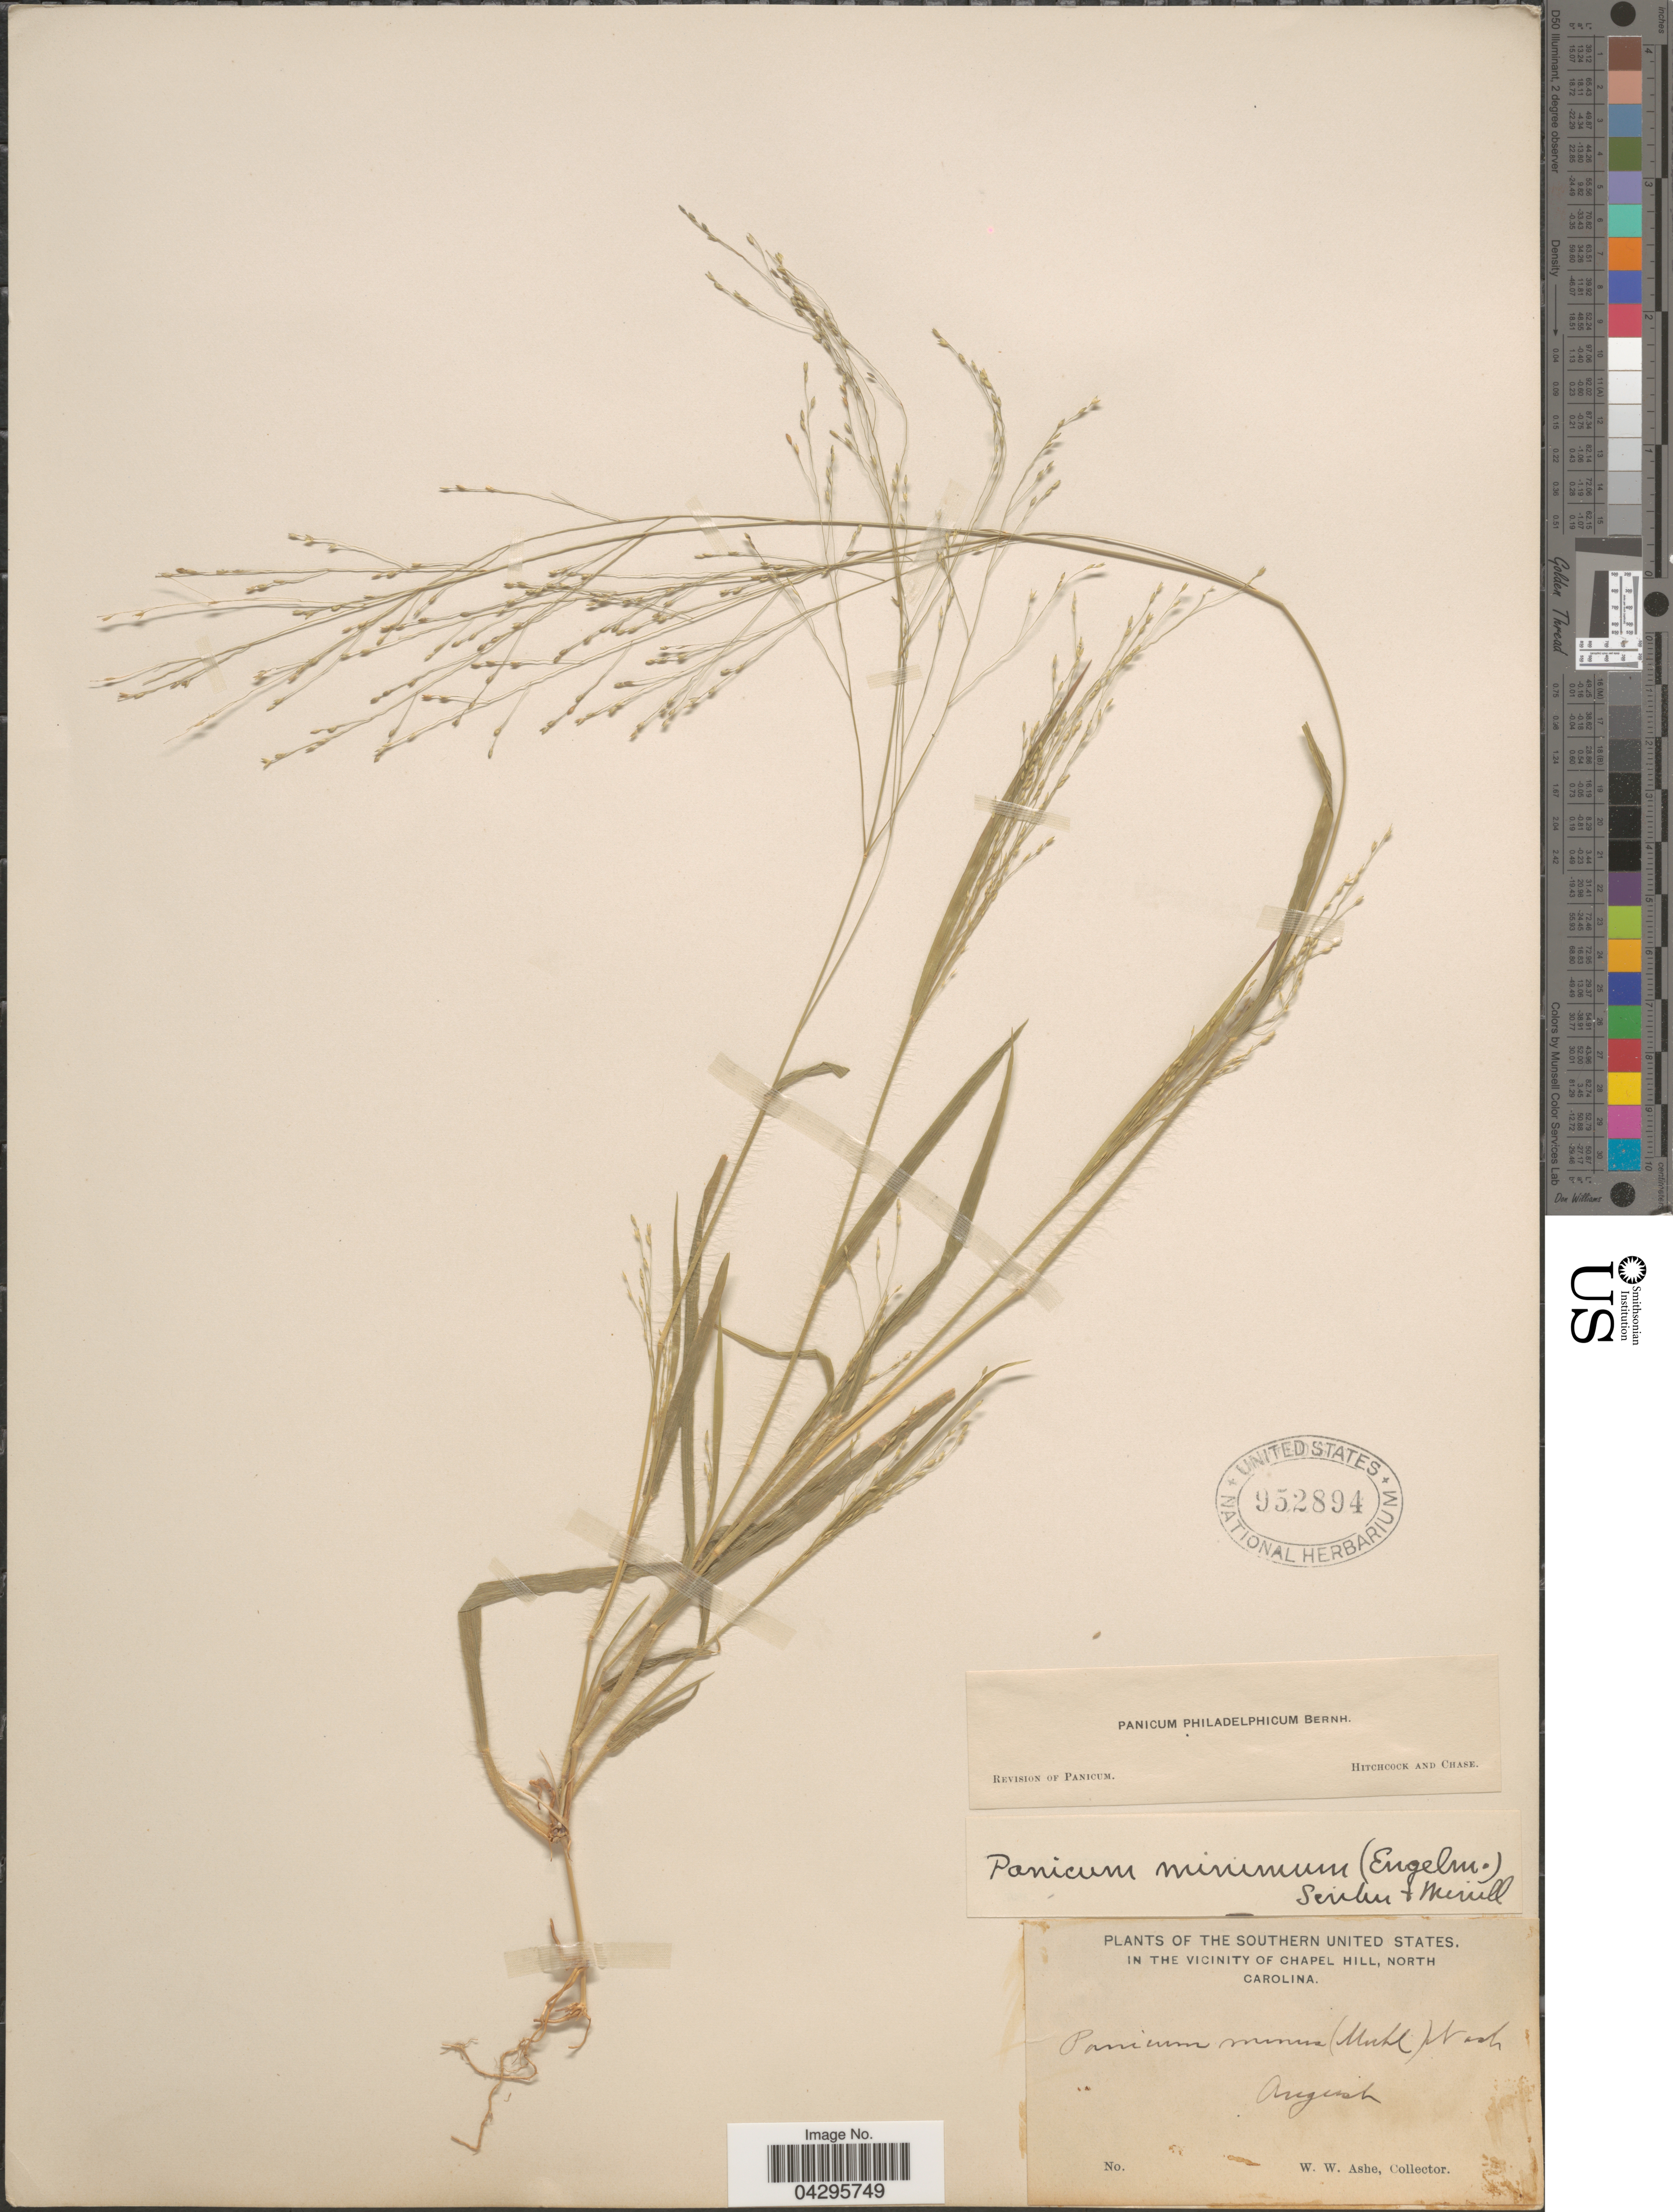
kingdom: Plantae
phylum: Tracheophyta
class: Liliopsida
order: Poales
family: Poaceae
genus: Panicum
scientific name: Panicum philadelphicum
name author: Bernh. ex Trin.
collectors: W. W. Ashe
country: United States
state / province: North Carolina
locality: Southern United States. In the vicinity of Chapel.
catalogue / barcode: US 952894